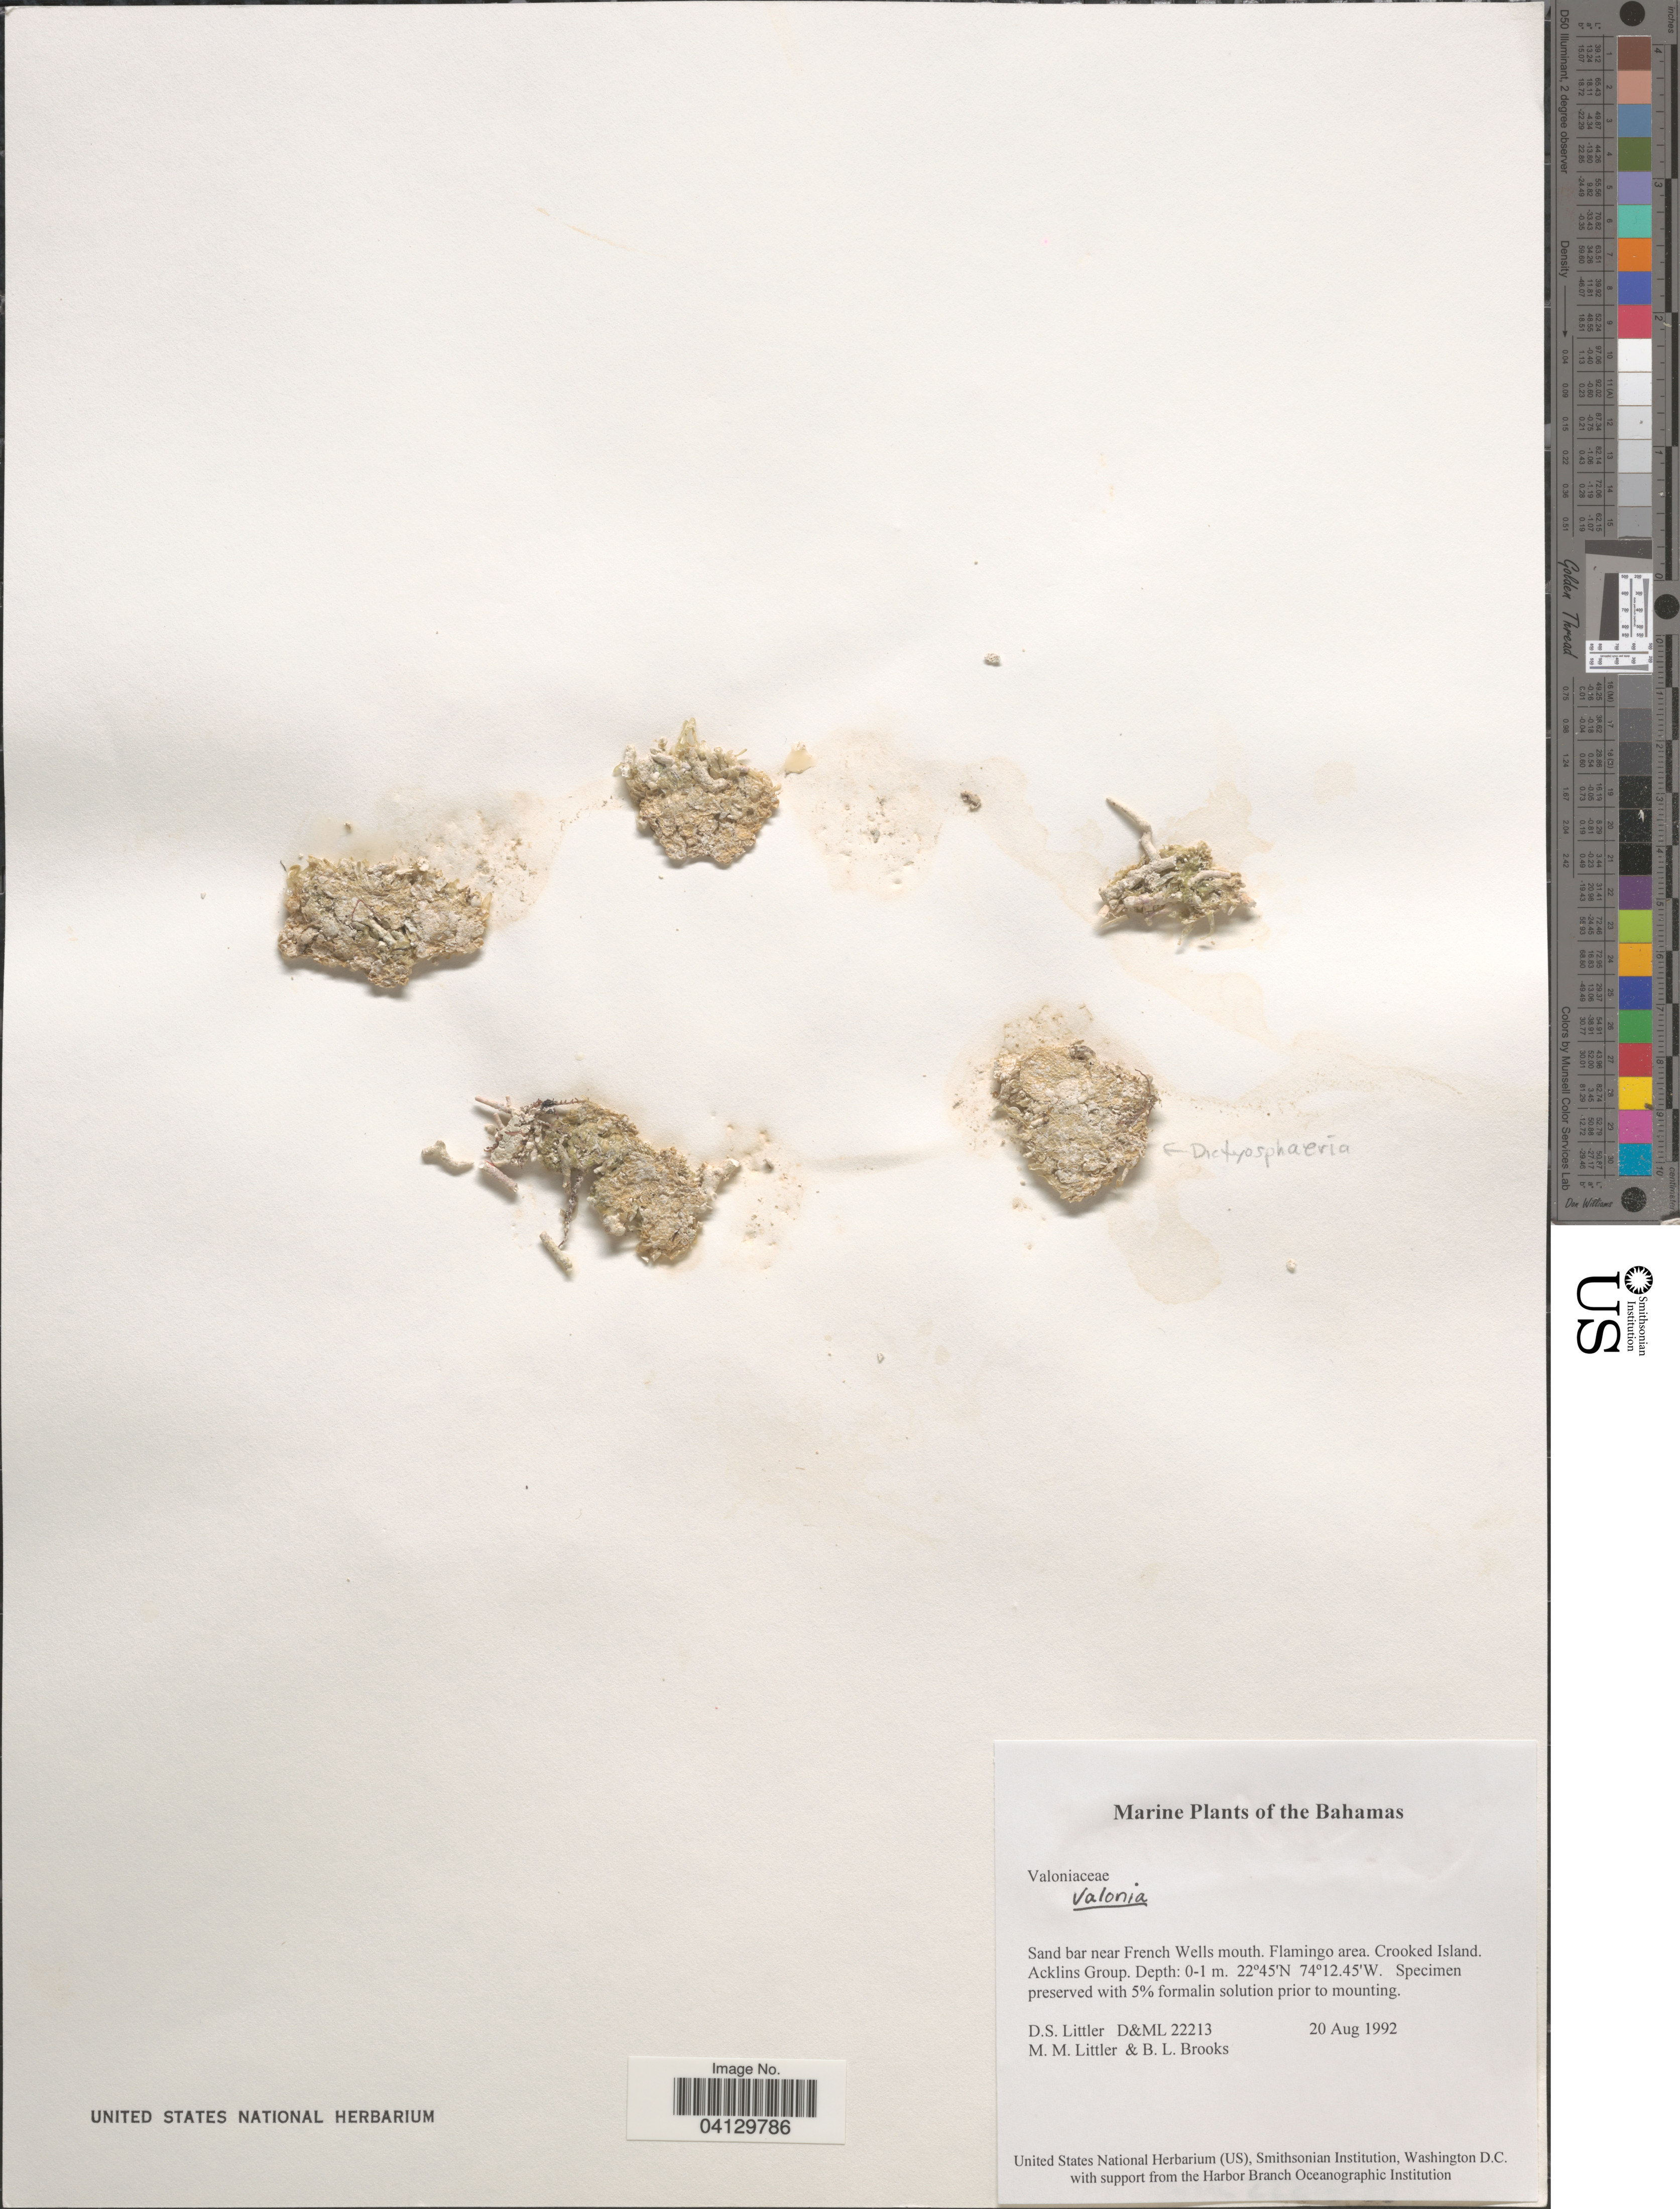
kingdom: Plantae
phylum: Chlorophyta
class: Ulvophyceae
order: Siphonocladales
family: Valoniaceae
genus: Valonia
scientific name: Valonia sp.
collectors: D. S. Littler & B. Brooks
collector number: D&ML22213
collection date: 1992-08-20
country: Bahamas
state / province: Acklins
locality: Sand bar near French Wells mouth. Flamingo area. Crooked Island. Acklins Group.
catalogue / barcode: US 329107